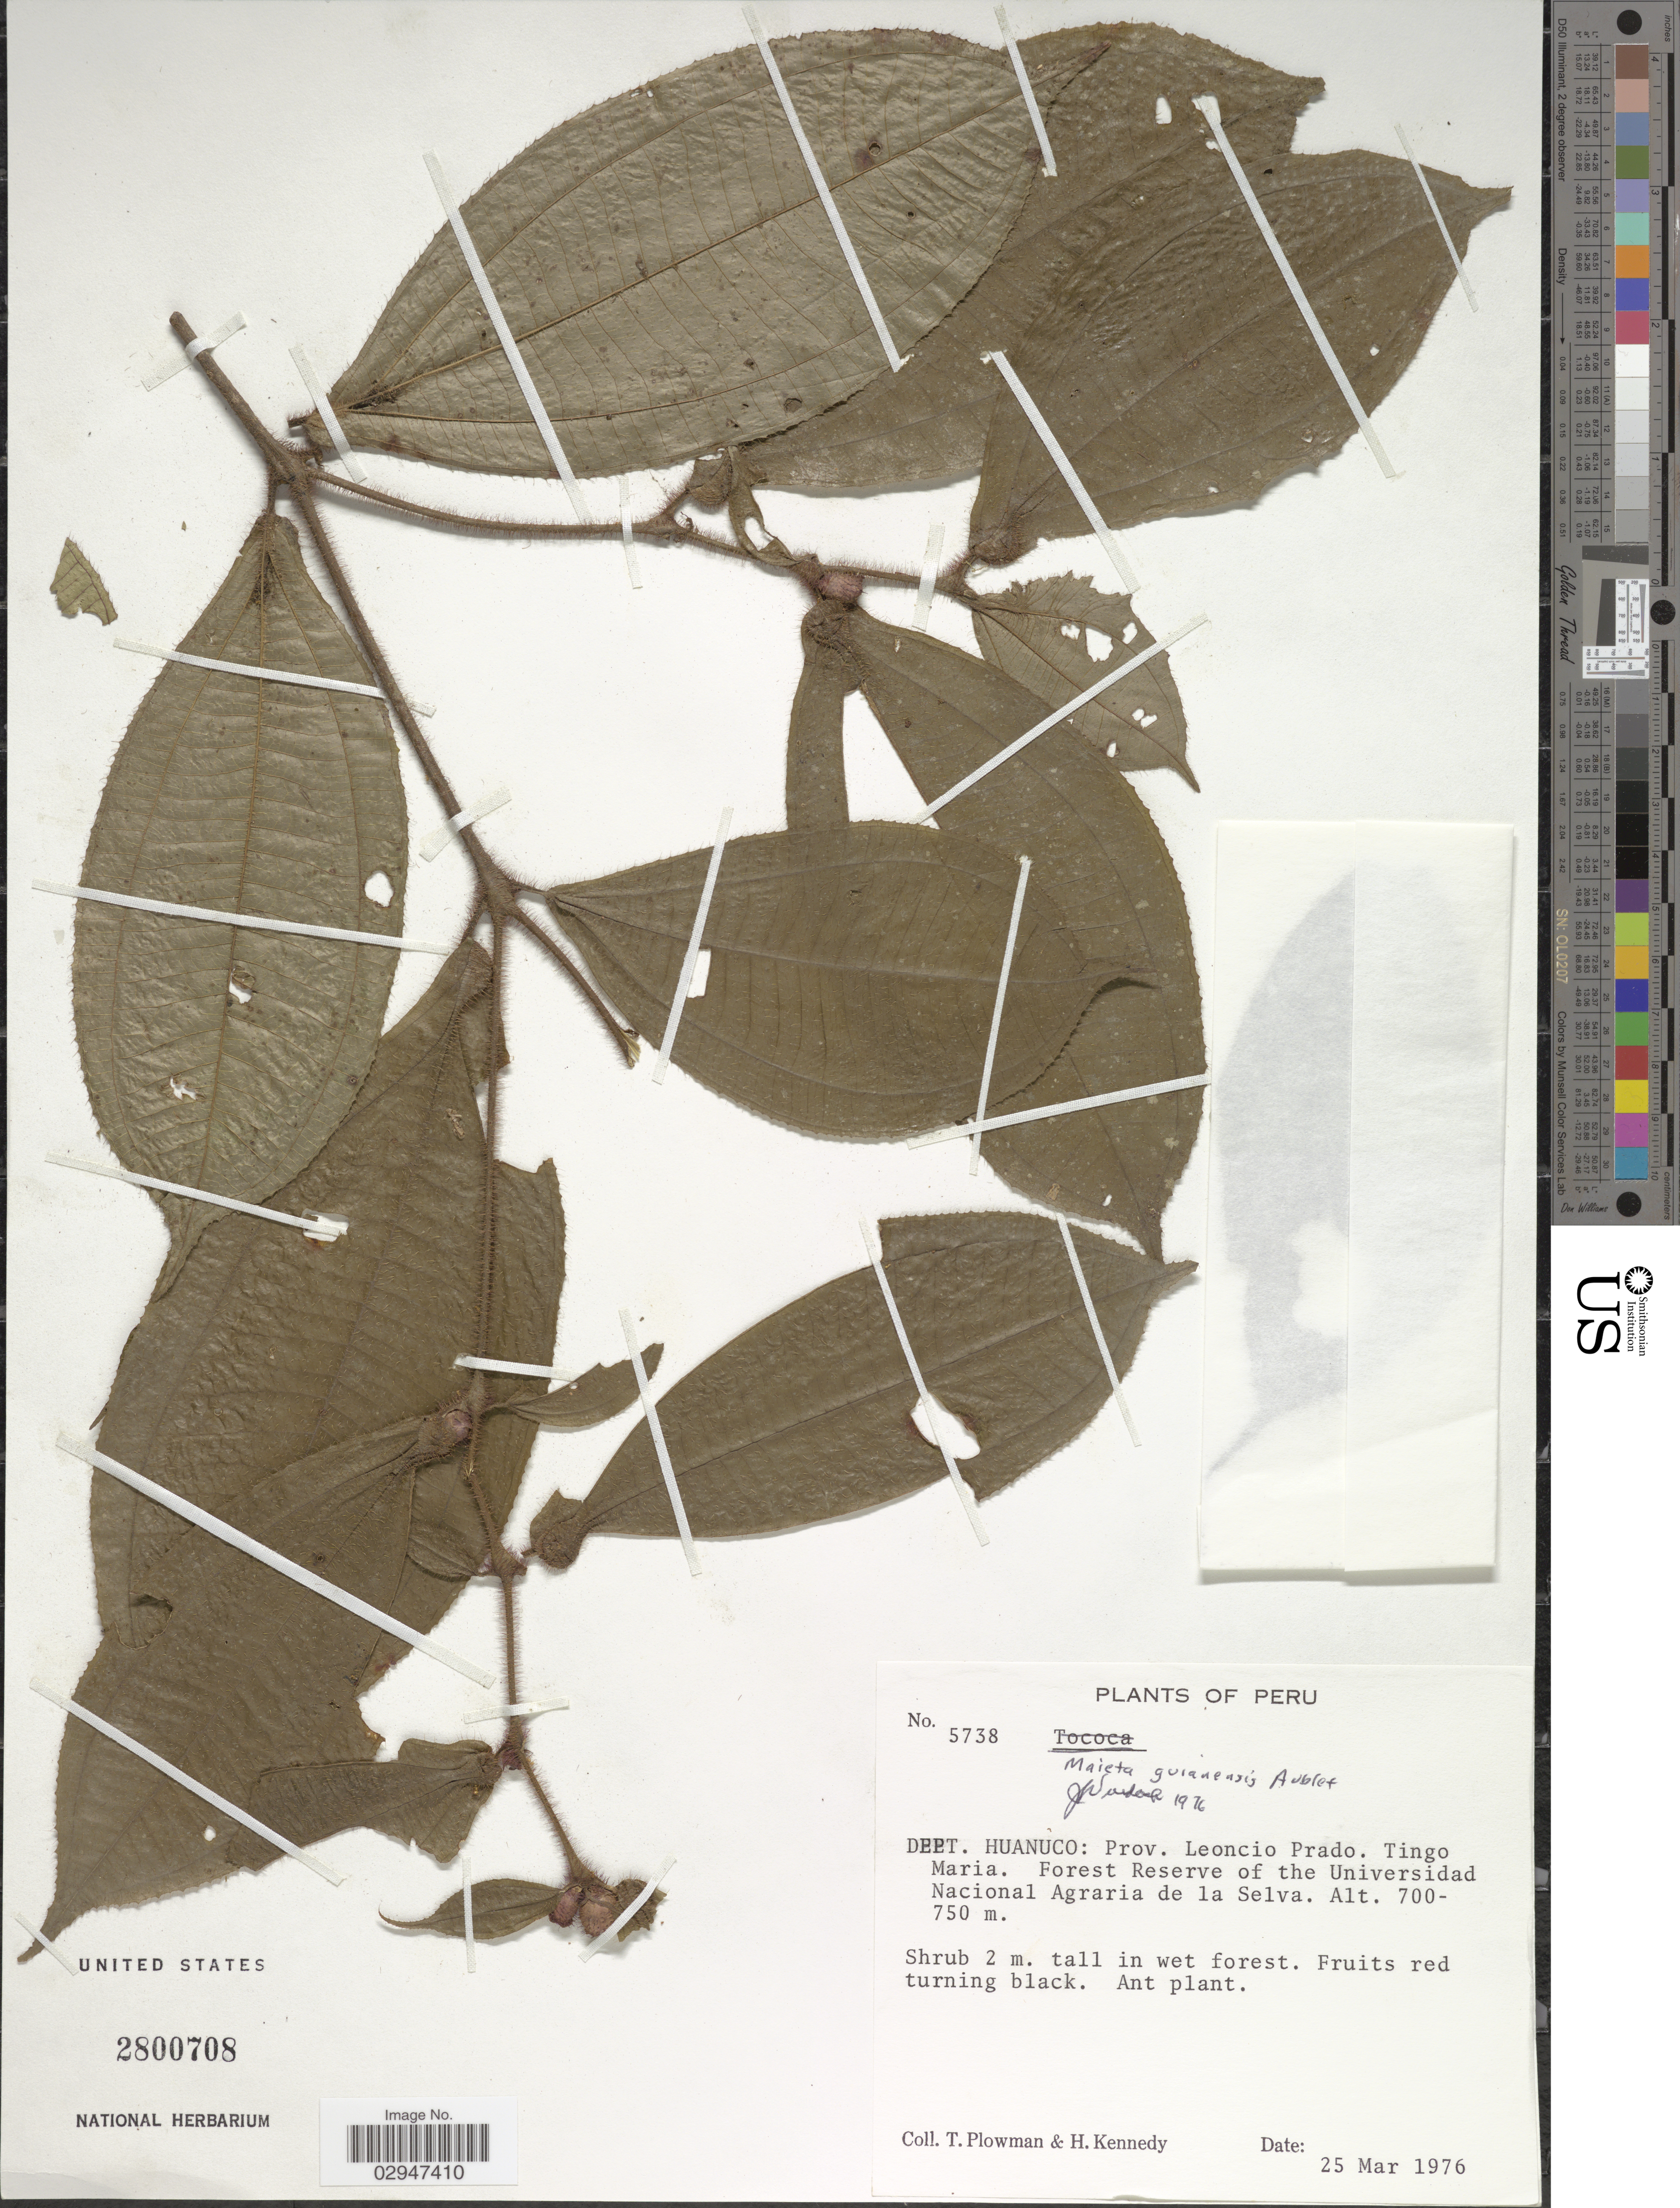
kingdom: Plantae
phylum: Tracheophyta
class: Magnoliopsida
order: Myrtales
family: Melastomataceae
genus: Maieta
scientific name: Maieta guianensis var. guianensis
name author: Aubl.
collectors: T. Plowman & H. Kennedy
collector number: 5738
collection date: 1976-03-25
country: Peru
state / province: Huánuco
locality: Dept. Huanuco: Prov. Leoncio Prado. Tingo Maria. Forest Reserve of the Universidad Nacional Agraria de la Selva.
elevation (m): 700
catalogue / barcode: US 2800708